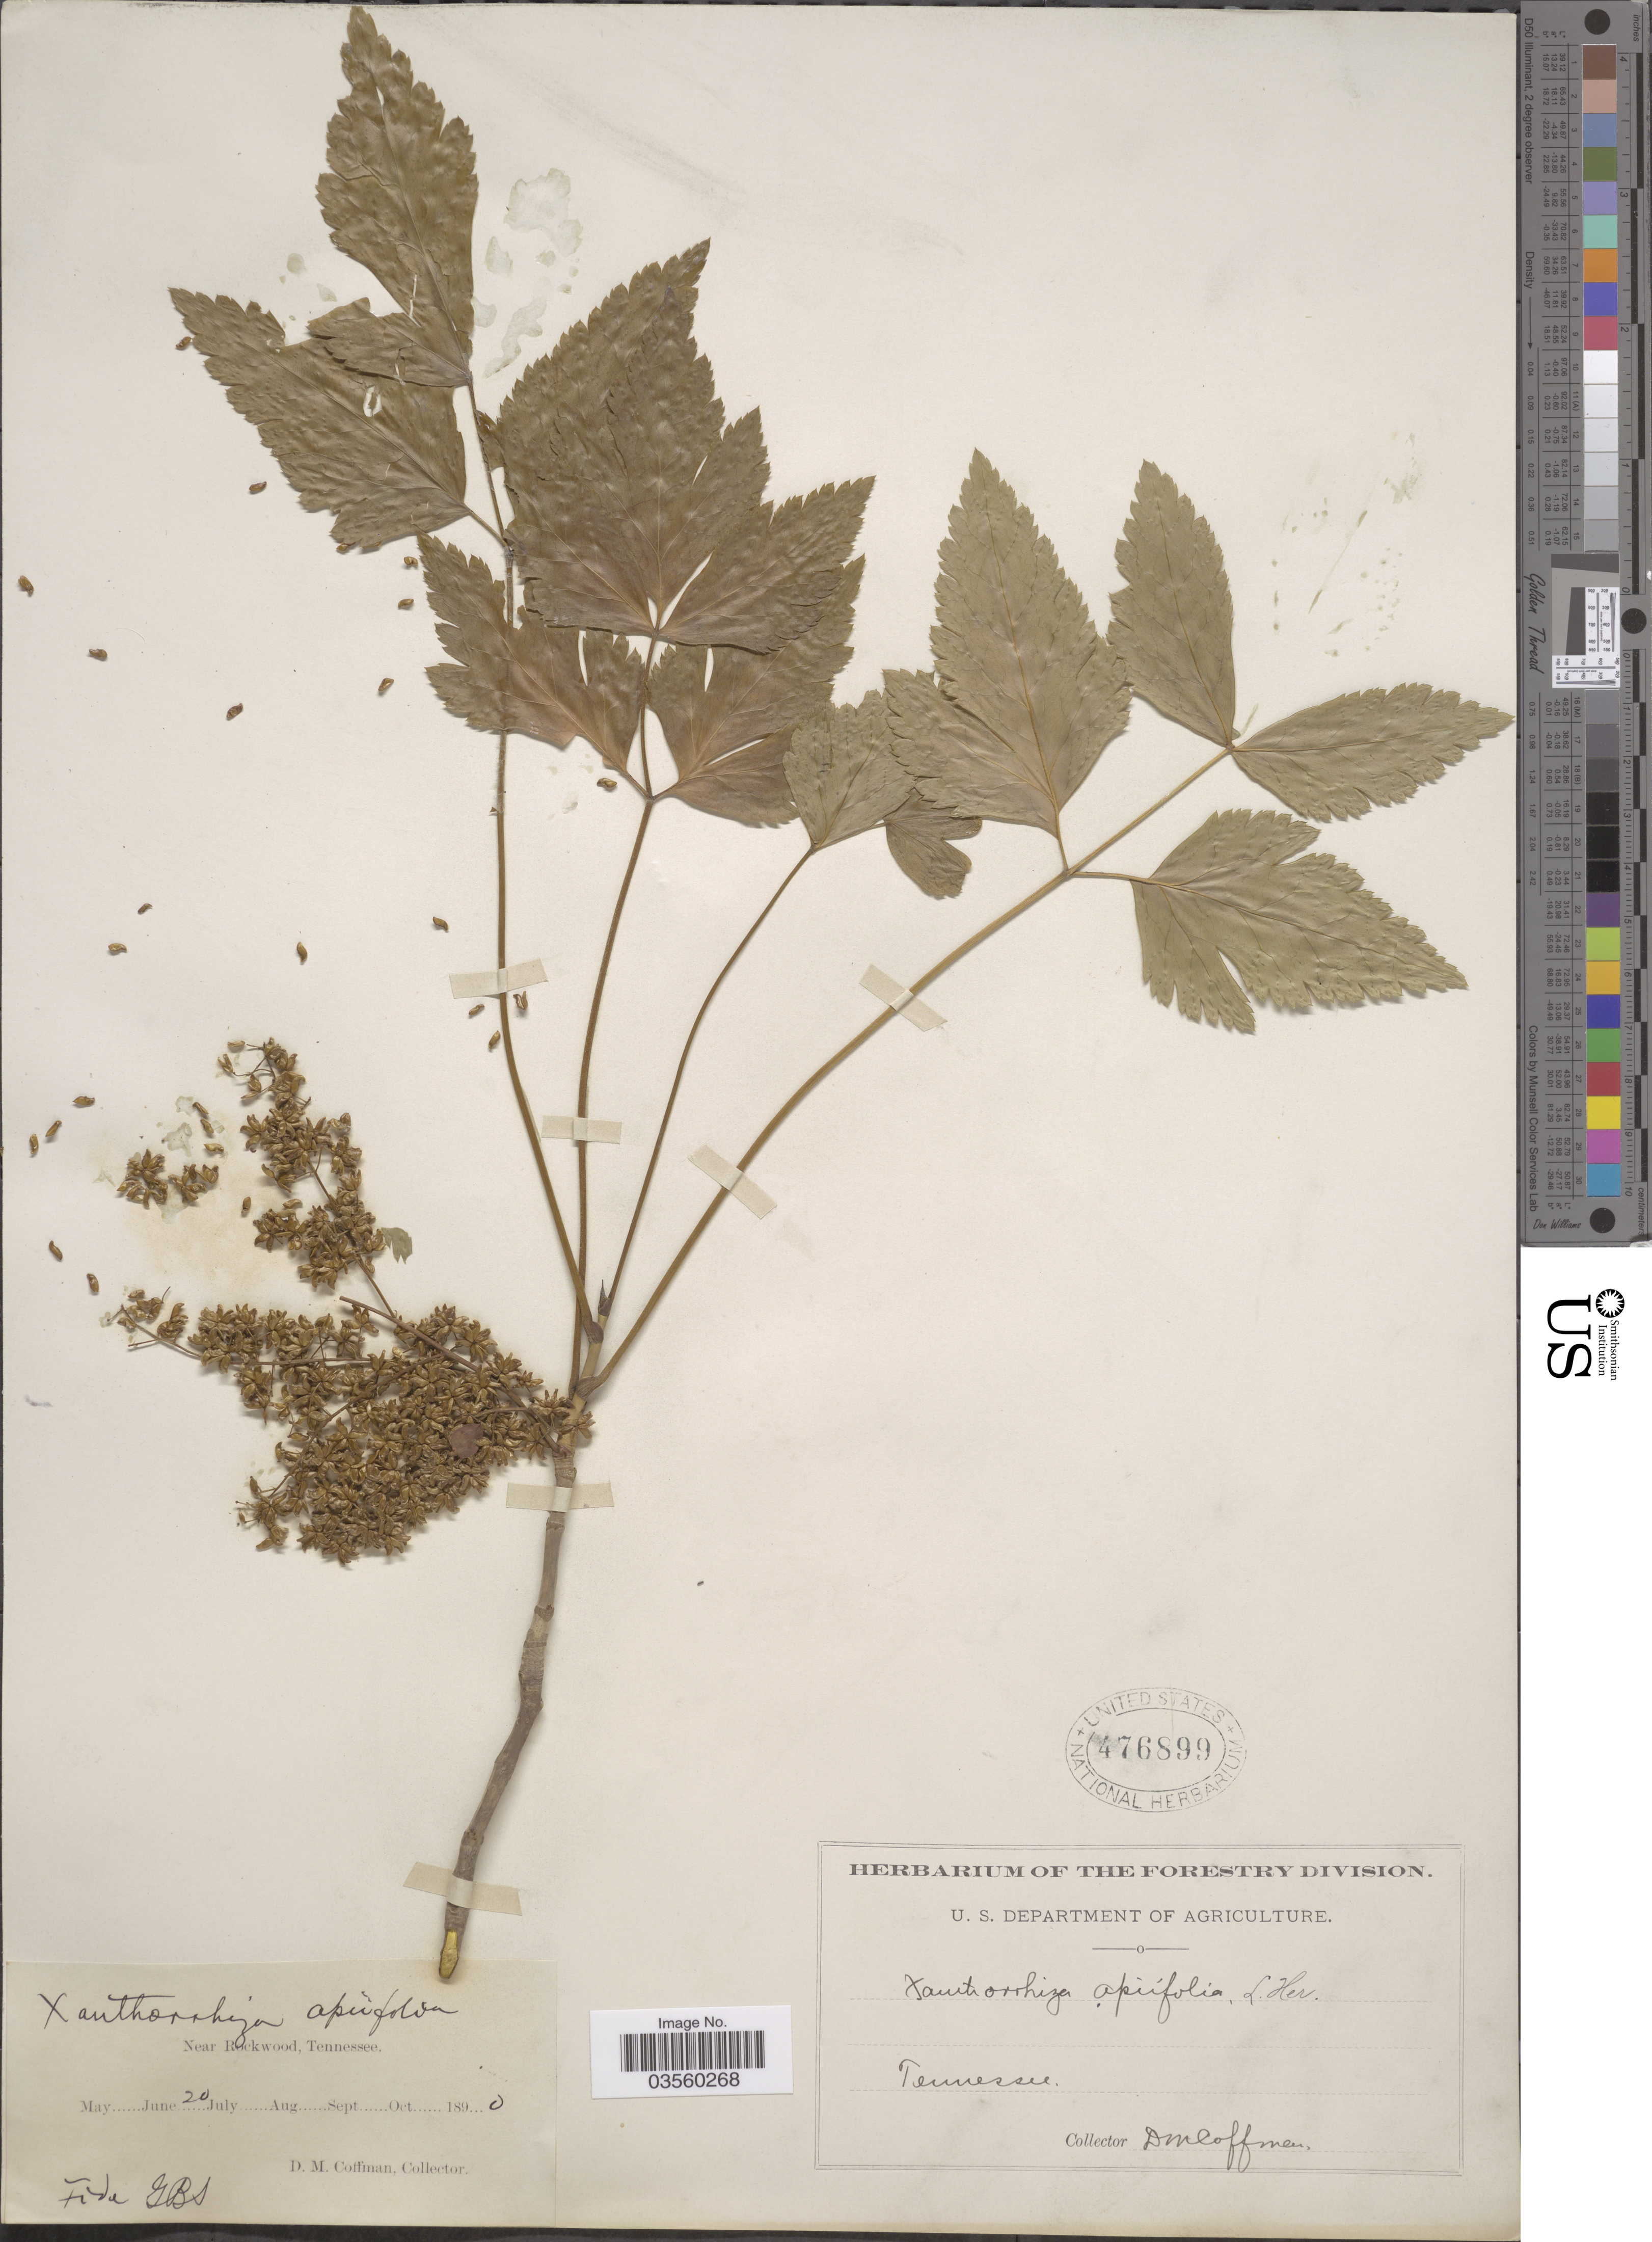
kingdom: Plantae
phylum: Tracheophyta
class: Magnoliopsida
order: Ranunculales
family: Ranunculaceae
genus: Xanthorhiza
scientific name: Xanthorhiza apiifolia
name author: L'Hér.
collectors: D. M. Coffman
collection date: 1890-06-20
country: United States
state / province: Tennessee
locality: Near Rockwood.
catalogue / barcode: US 476899